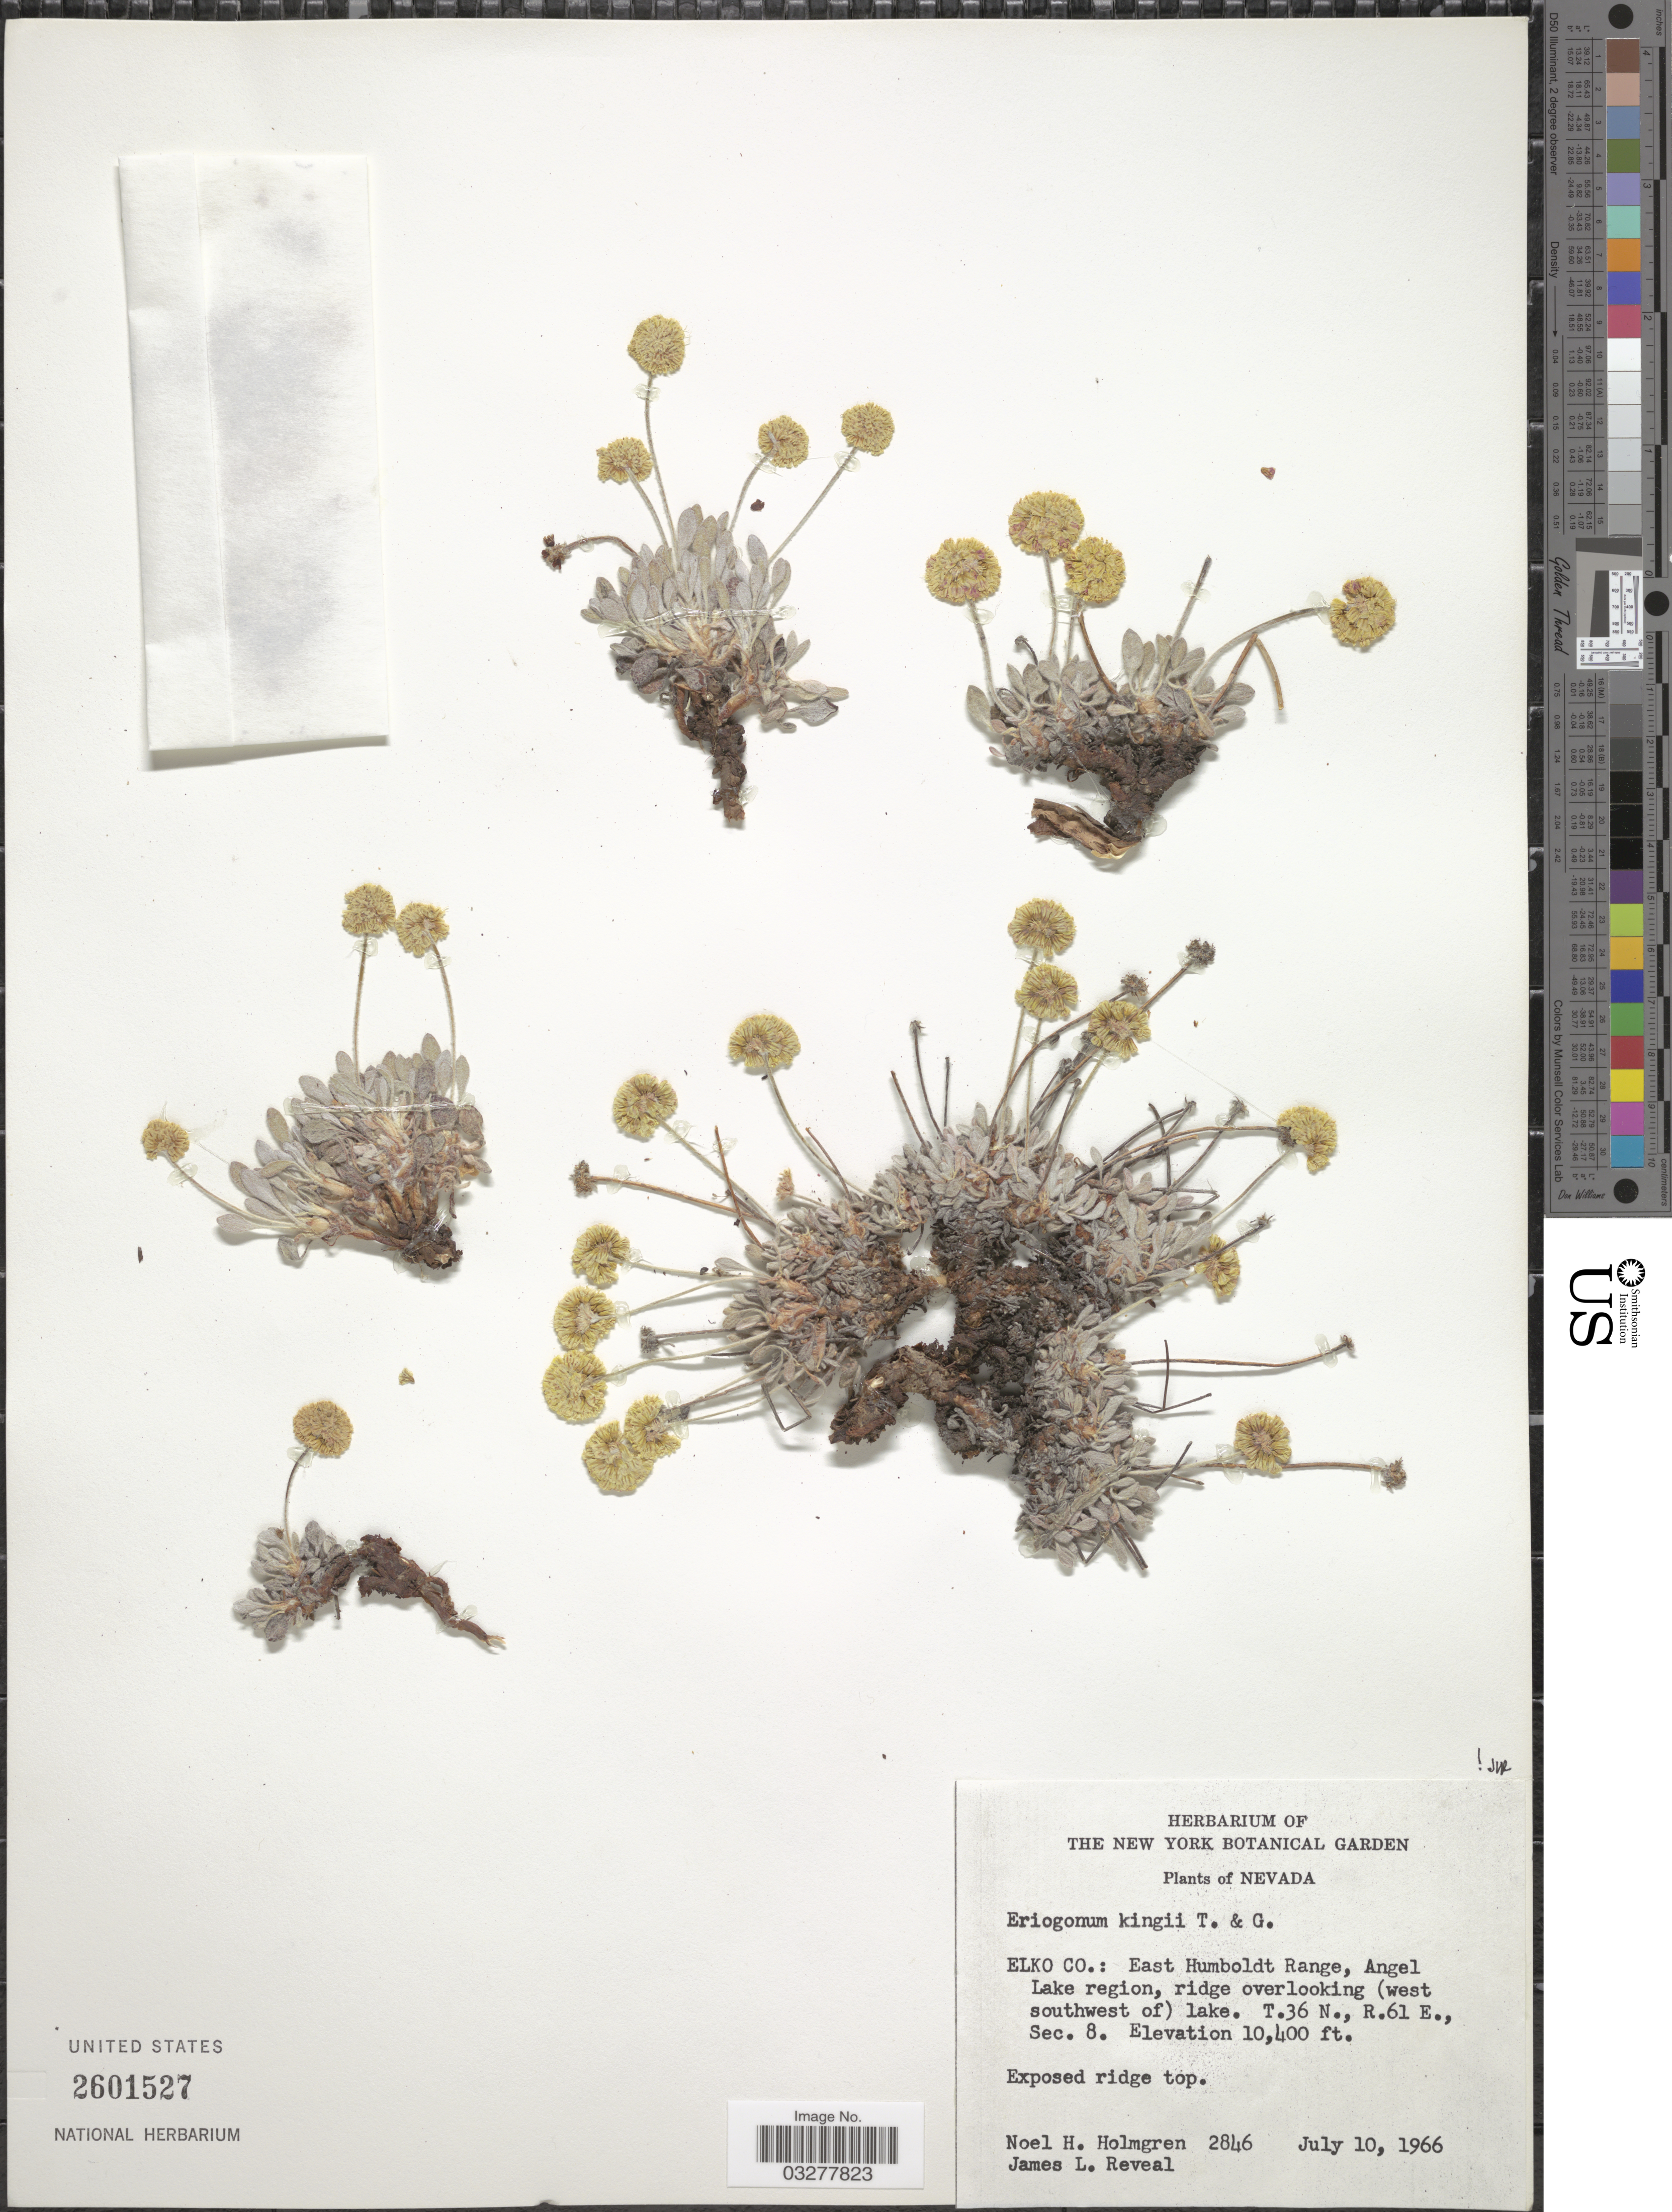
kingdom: Plantae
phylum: Tracheophyta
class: Magnoliopsida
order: Caryophyllales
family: Polygonaceae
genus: Eriogonum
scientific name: Eriogonum kingii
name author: Torr. & A. Gray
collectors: N. H. Holmgren & J. L. Reveal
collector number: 2846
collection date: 1966-07-10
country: United States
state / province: Nevada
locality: Elko Co.: East Humboldt Range, Angel Lake region, ridge overlooking (west southwest of) lake. T.36N, R.61E, Sec.8.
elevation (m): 3170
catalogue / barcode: US 2601527